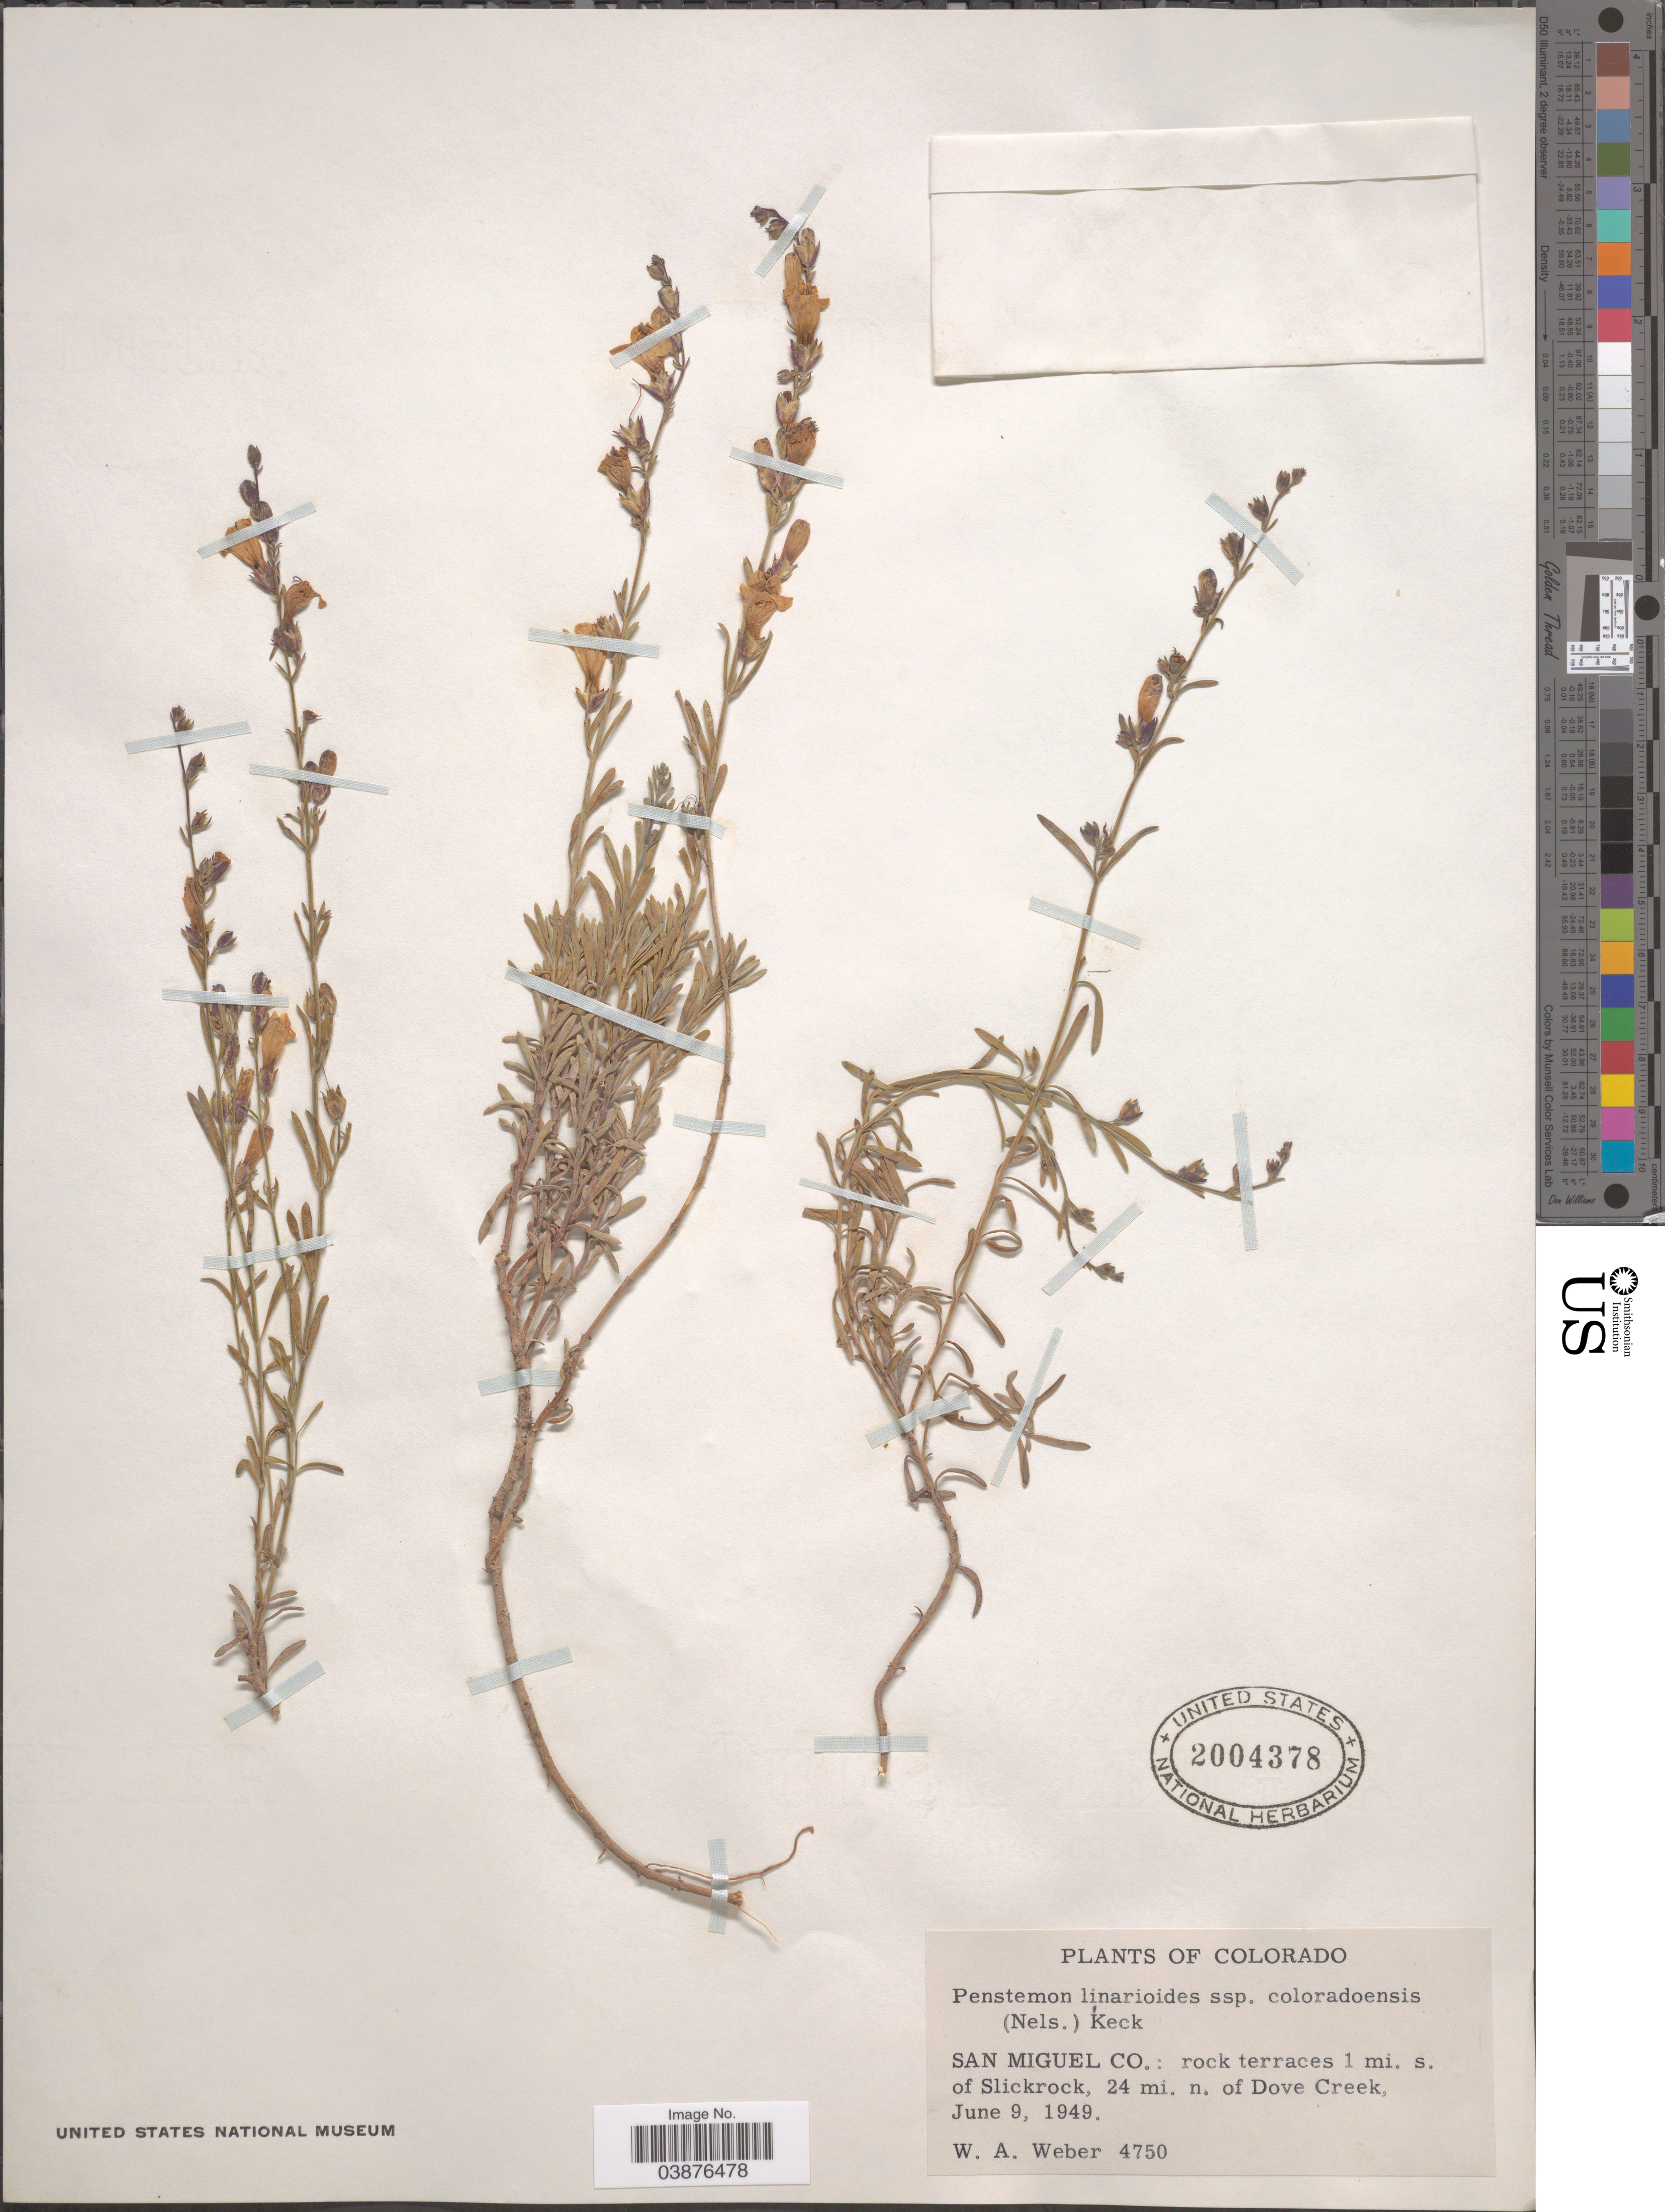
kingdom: Plantae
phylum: Tracheophyta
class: Magnoliopsida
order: Lamiales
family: Plantaginaceae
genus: Penstemon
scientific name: Penstemon linarioides subsp. coloradoensis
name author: (A. Nelson) D.D. Keck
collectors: W. A. Weber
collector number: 4750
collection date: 1949-06-09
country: United States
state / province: Colorado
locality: San Miguel Co.: rock terraces 1 mi. s. of Slickrock, 24 mi. n. Dove Creek.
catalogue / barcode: US 2004378